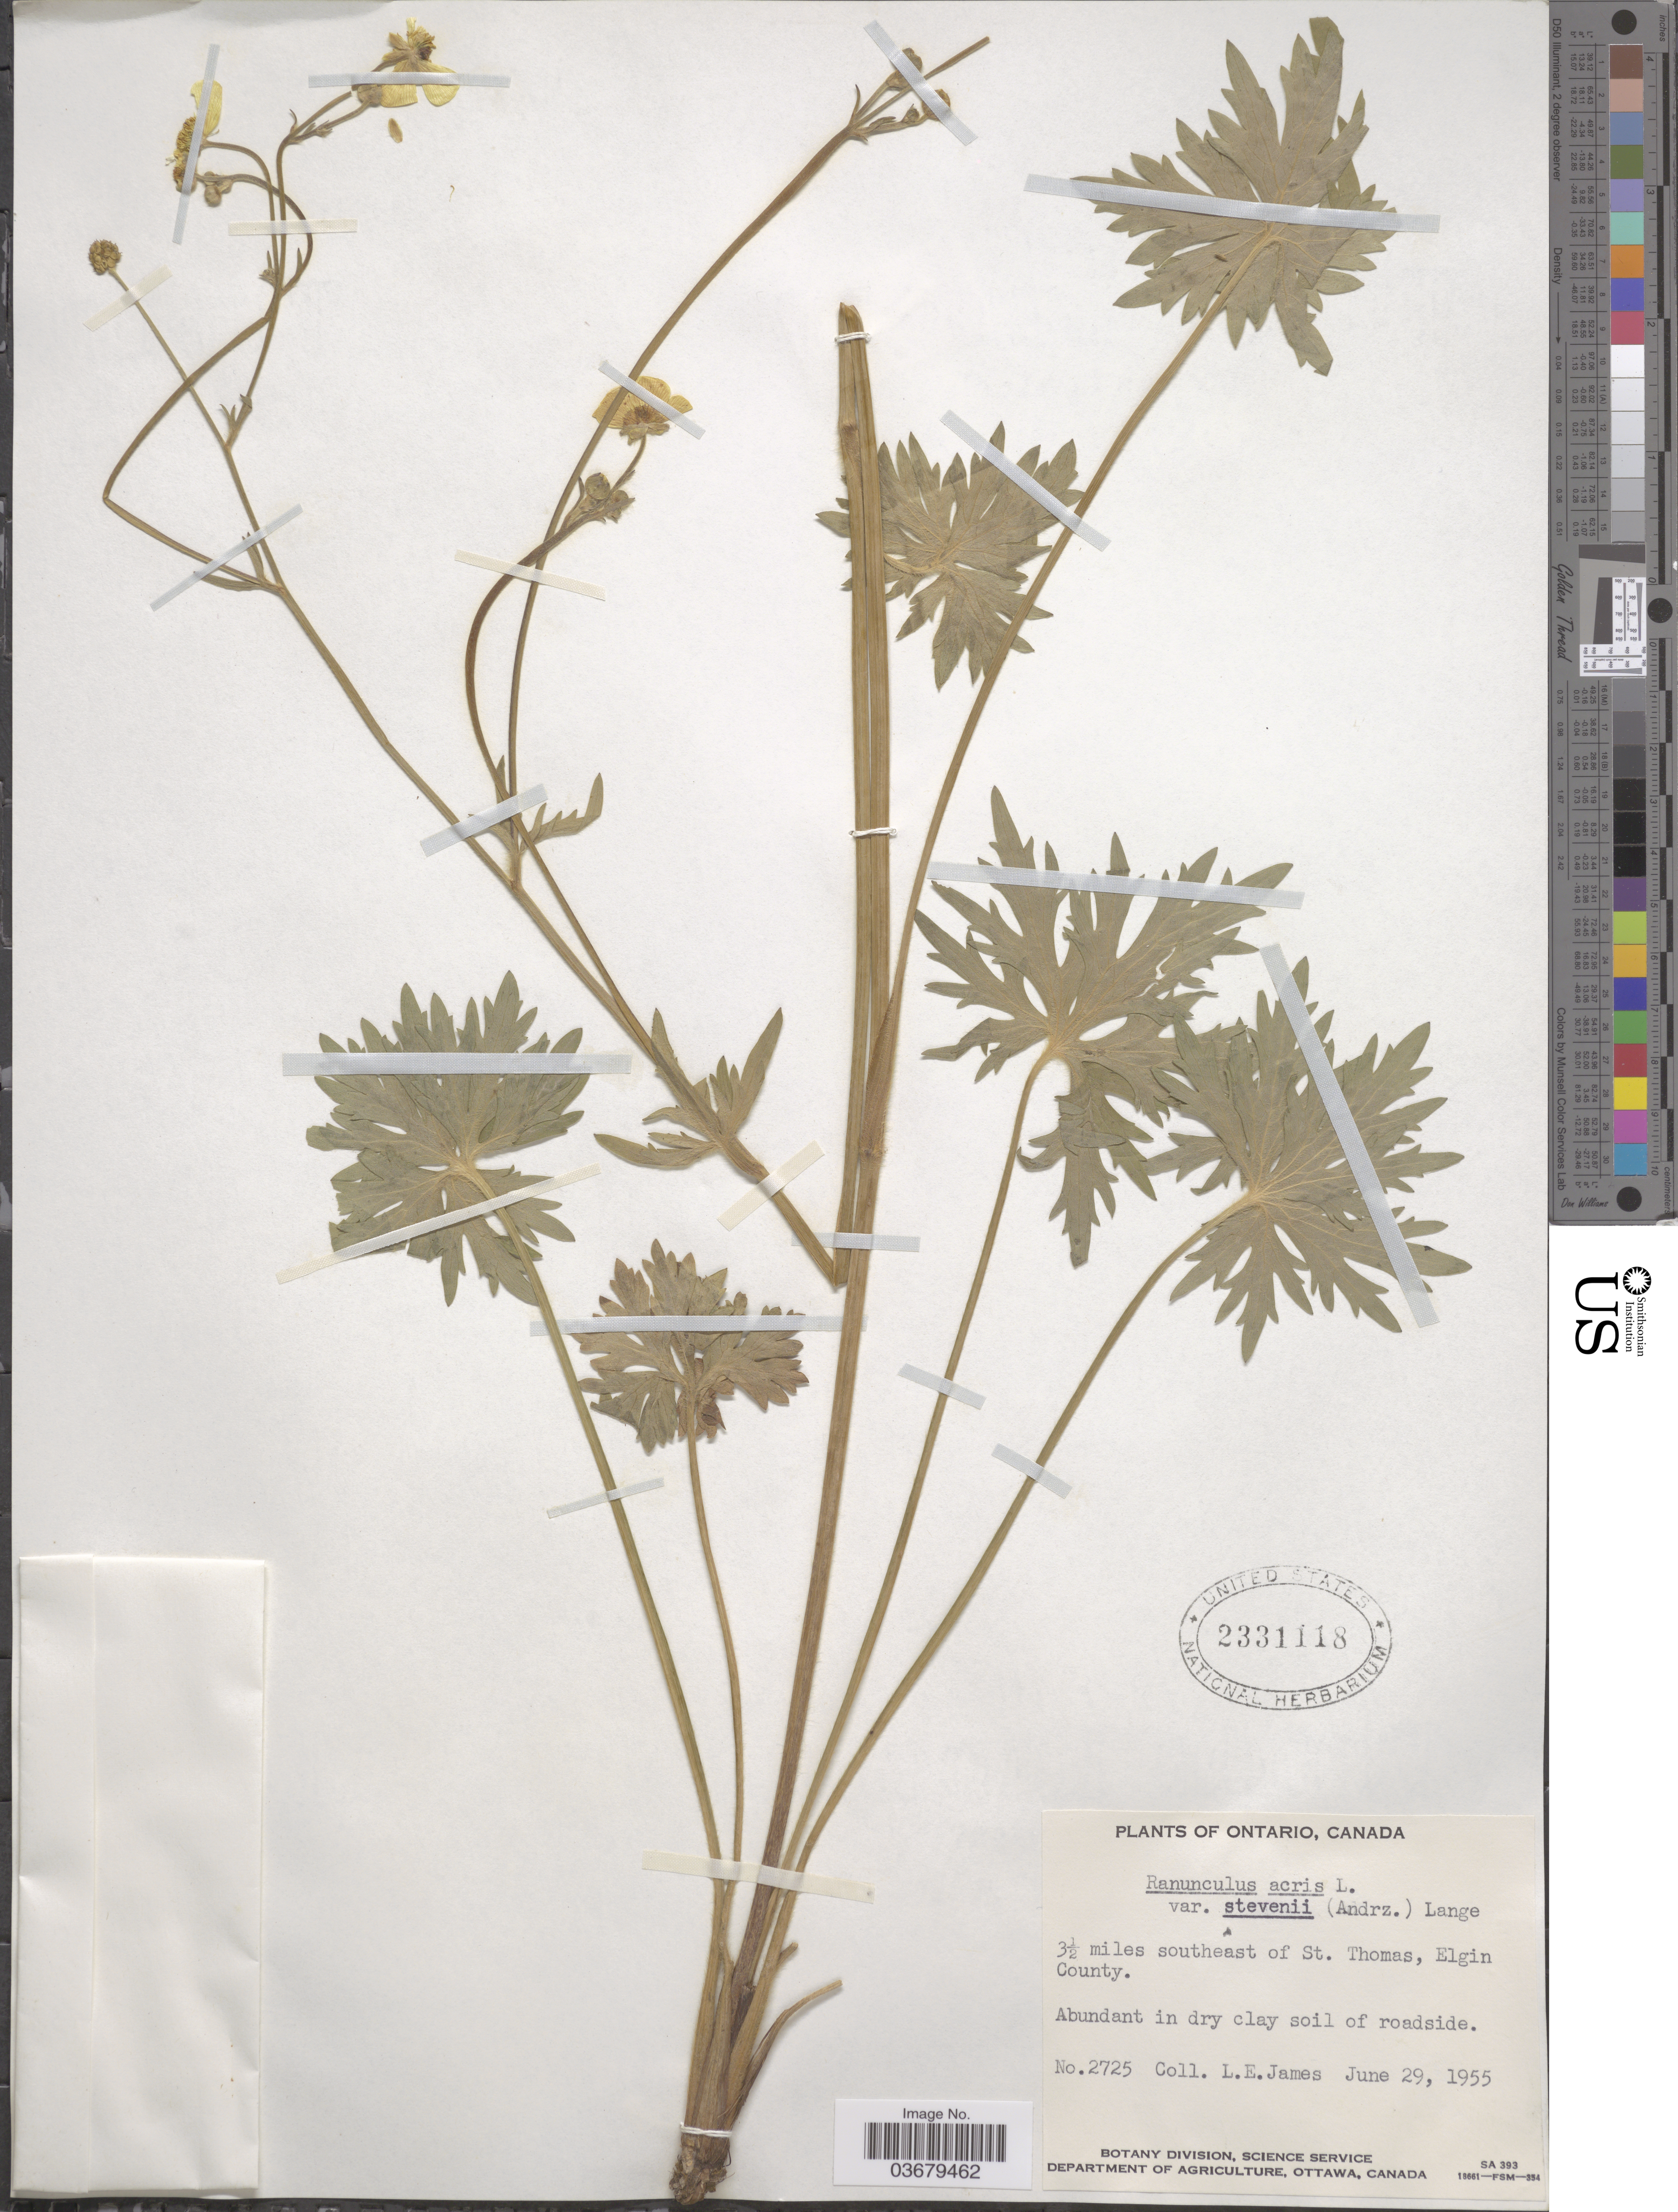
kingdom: Plantae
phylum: Tracheophyta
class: Magnoliopsida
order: Ranunculales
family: Ranunculaceae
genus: Ranunculus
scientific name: Ranunculus acris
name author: L.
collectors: L. E. James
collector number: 2725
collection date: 1955-06-29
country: Canada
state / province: Ontario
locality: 3½ miles southeast of St. Thomas, Elgin County.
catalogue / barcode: US 2331118